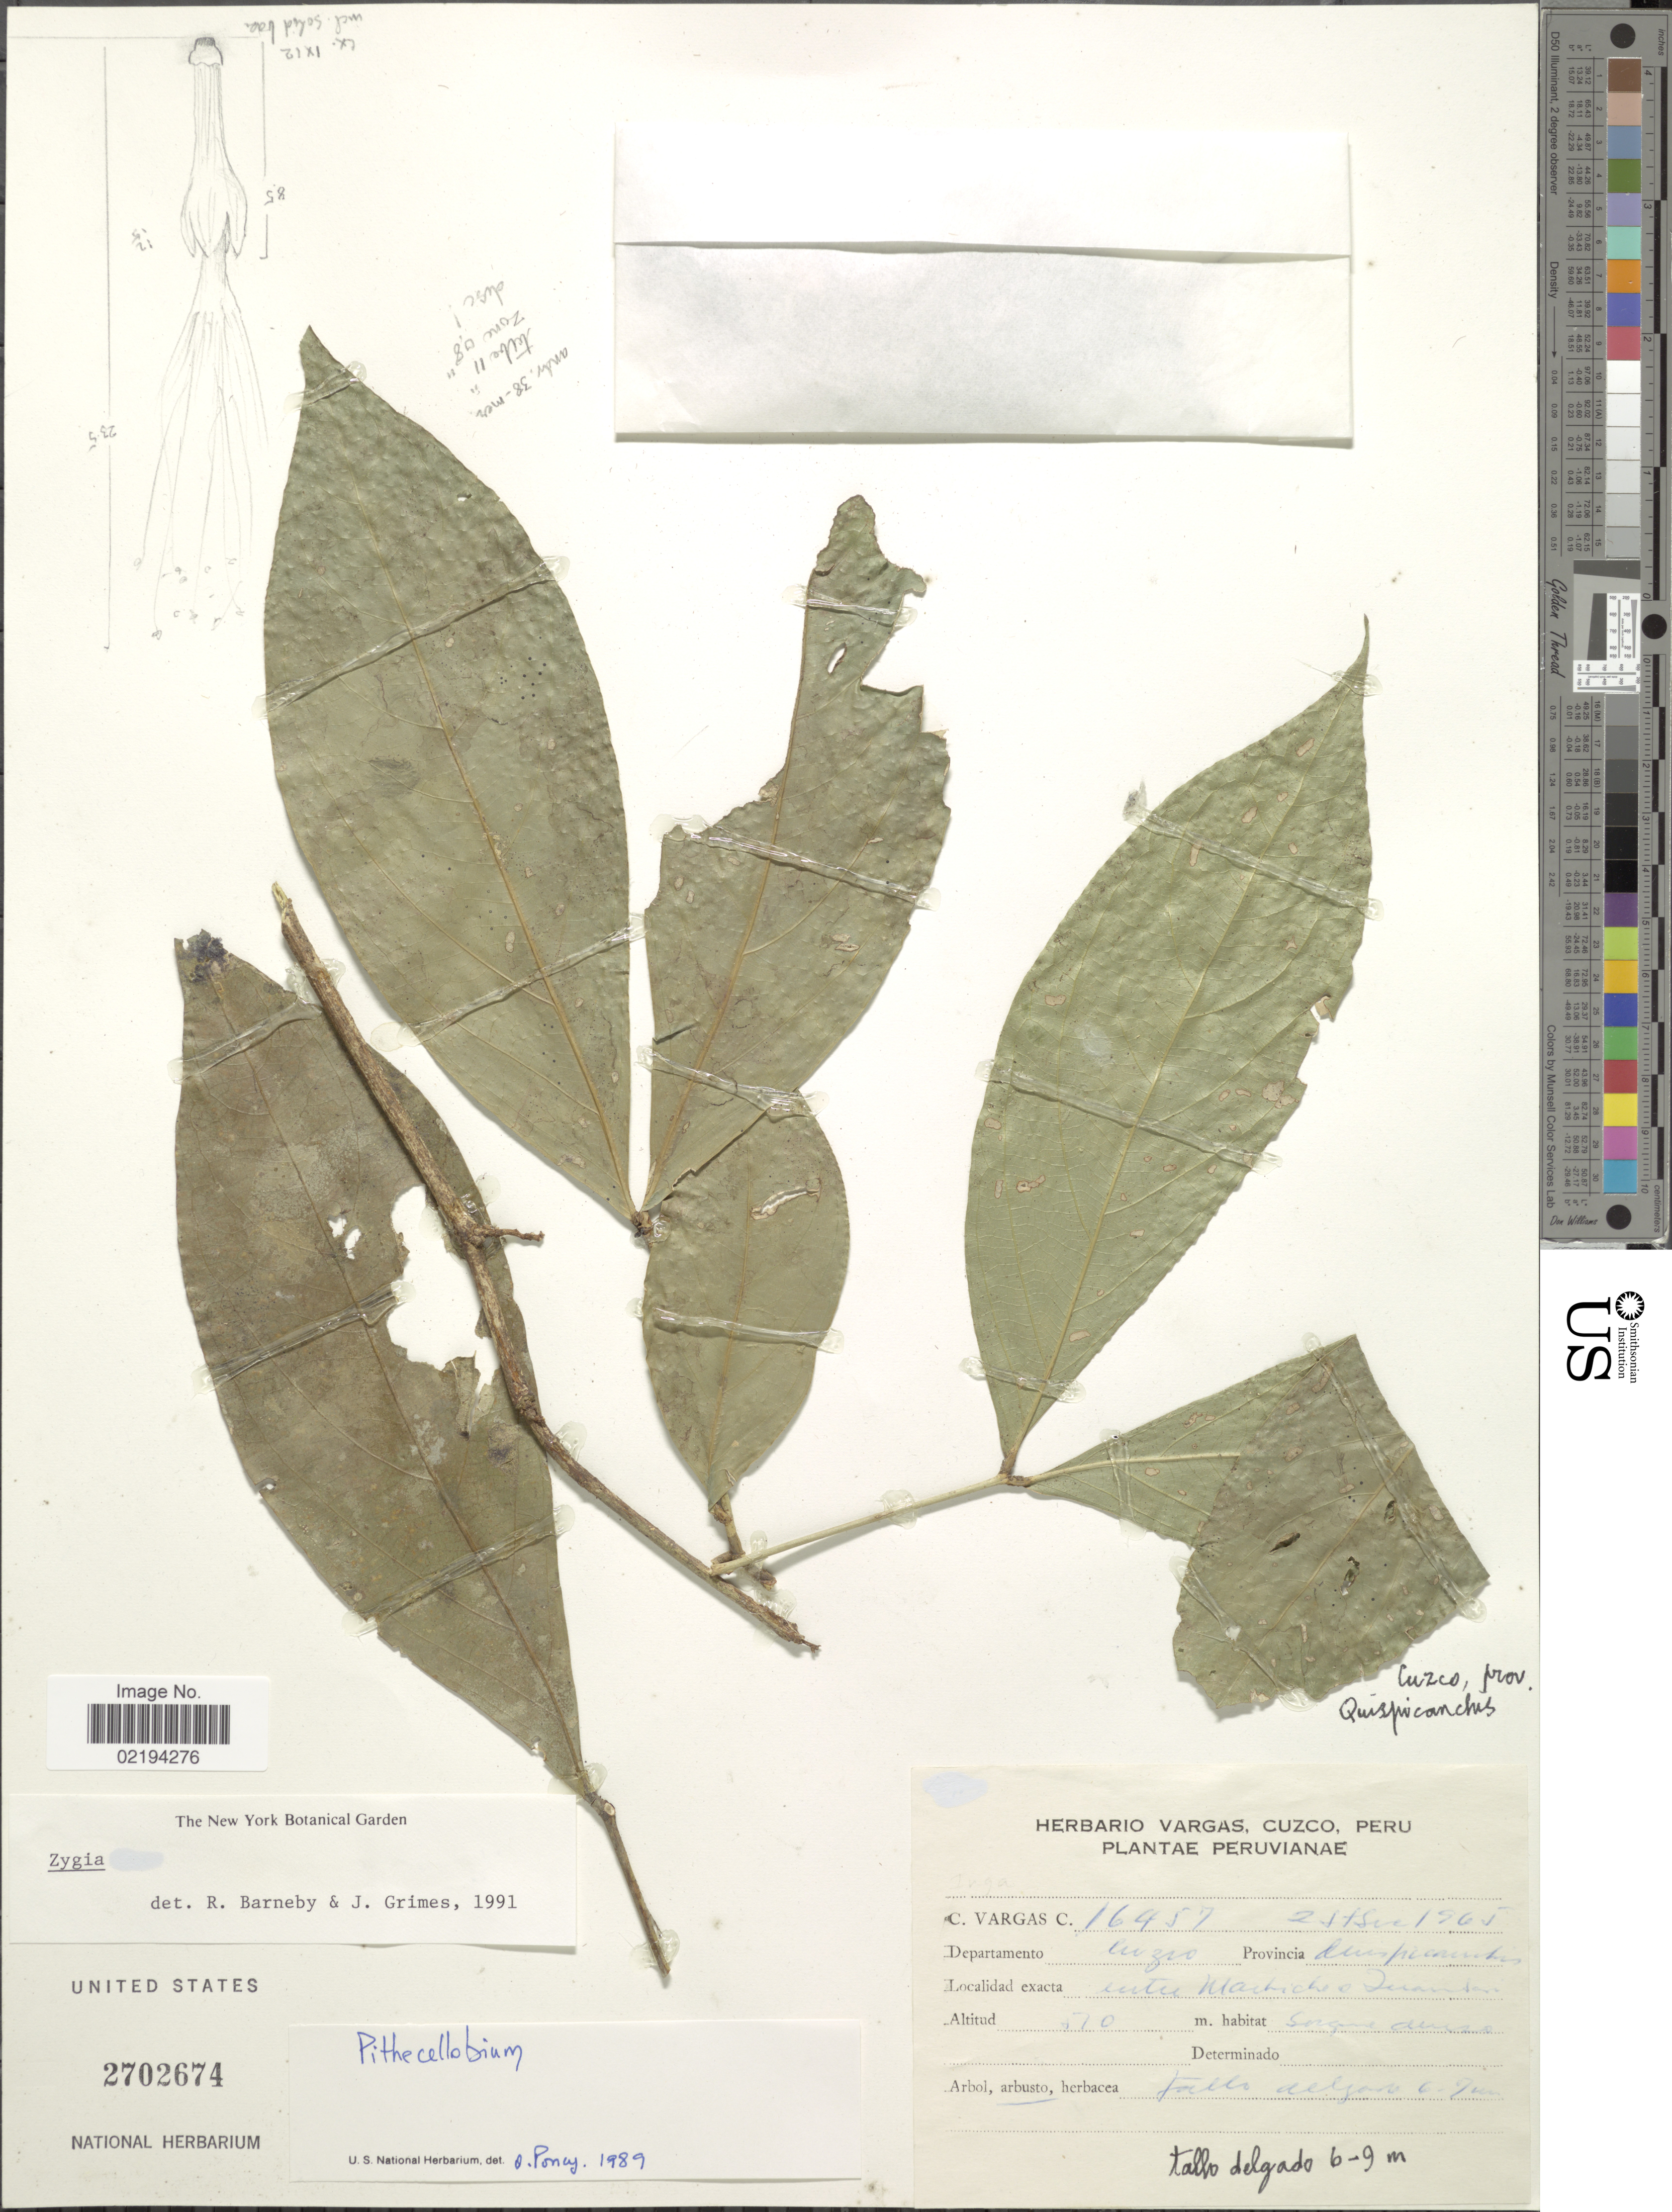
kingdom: Plantae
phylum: Tracheophyta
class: Magnoliopsida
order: Fabales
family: Fabaceae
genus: Zygia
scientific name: Zygia sp.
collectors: C. Vargas Calderón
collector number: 16457*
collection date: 1965-12-28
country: Peru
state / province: Cusco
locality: Provincia Quispicanchis, entre Machiche - Inambari.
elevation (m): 510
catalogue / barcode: US 2702674